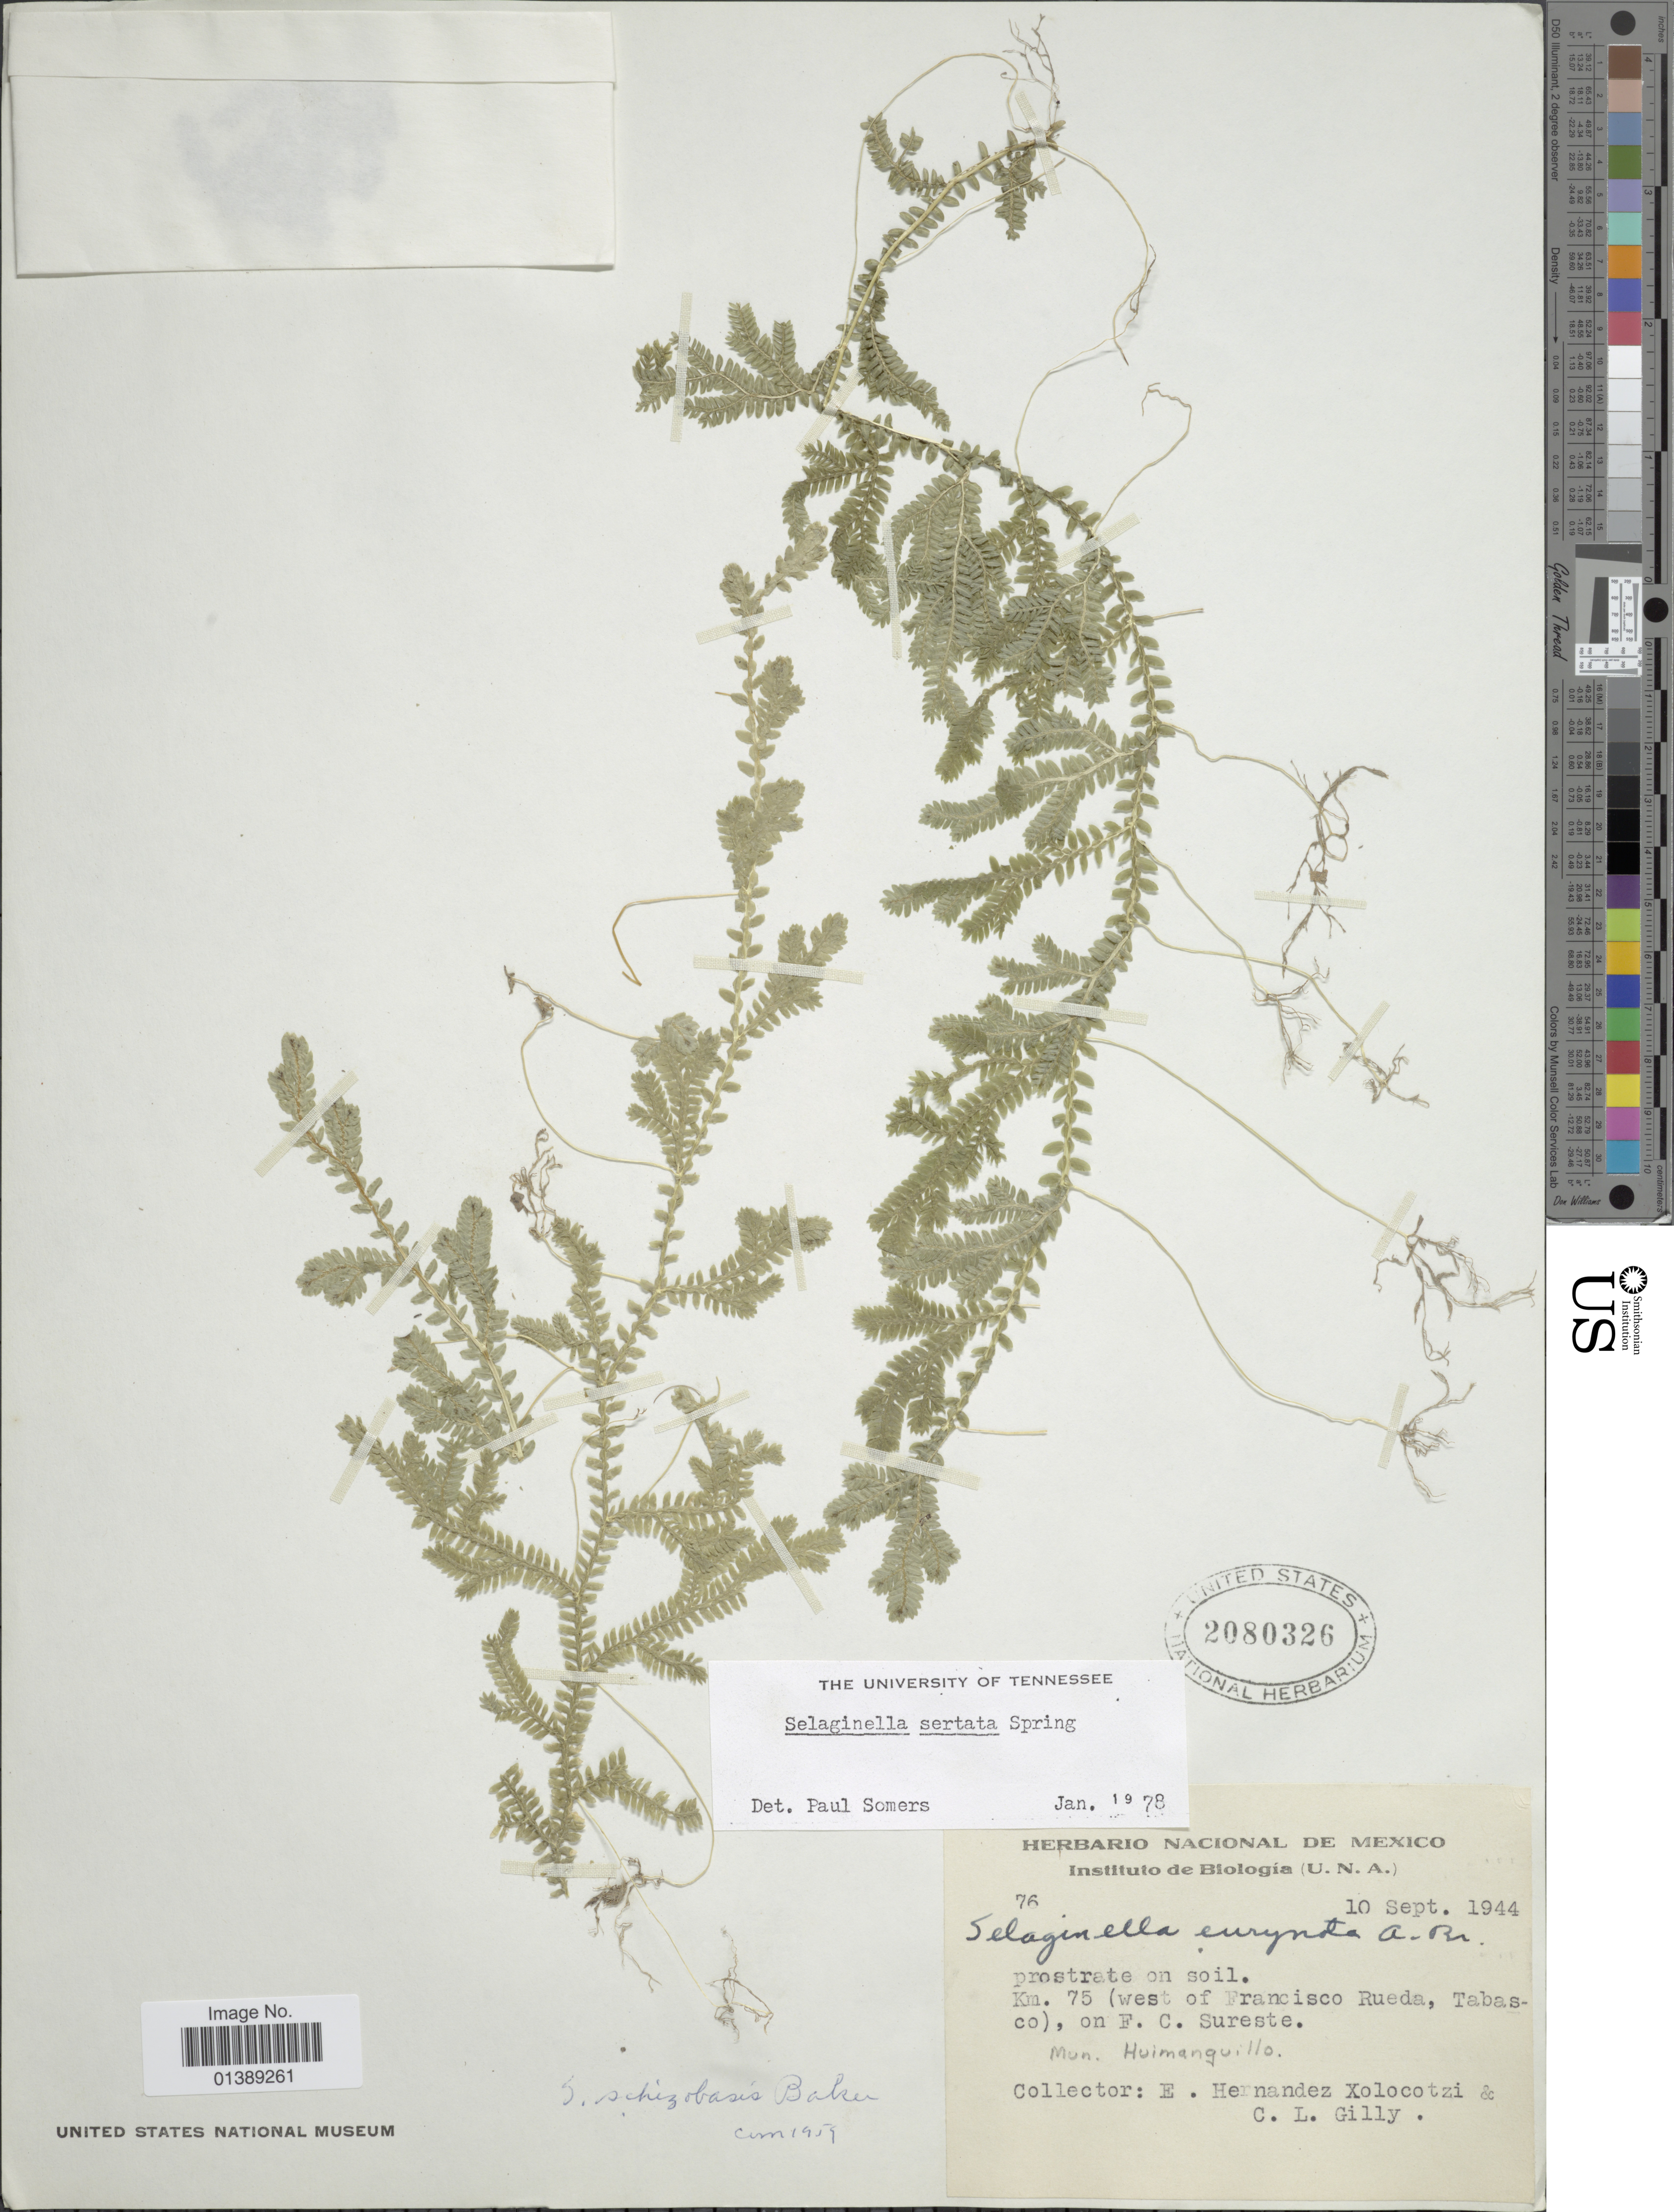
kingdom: Plantae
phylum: Tracheophyta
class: Lycopodiopsida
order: Selaginellales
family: Selaginellaceae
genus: Selaginella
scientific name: Selaginella sertata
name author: Spring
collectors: E. I. Hernández-X. & C. Gilly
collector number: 76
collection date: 1944-09-10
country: Mexico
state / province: Tabasco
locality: Km. 75 (west of Francisco Rueda), on F.C. Sureste. Mun Huimanguilo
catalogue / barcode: US 2080326